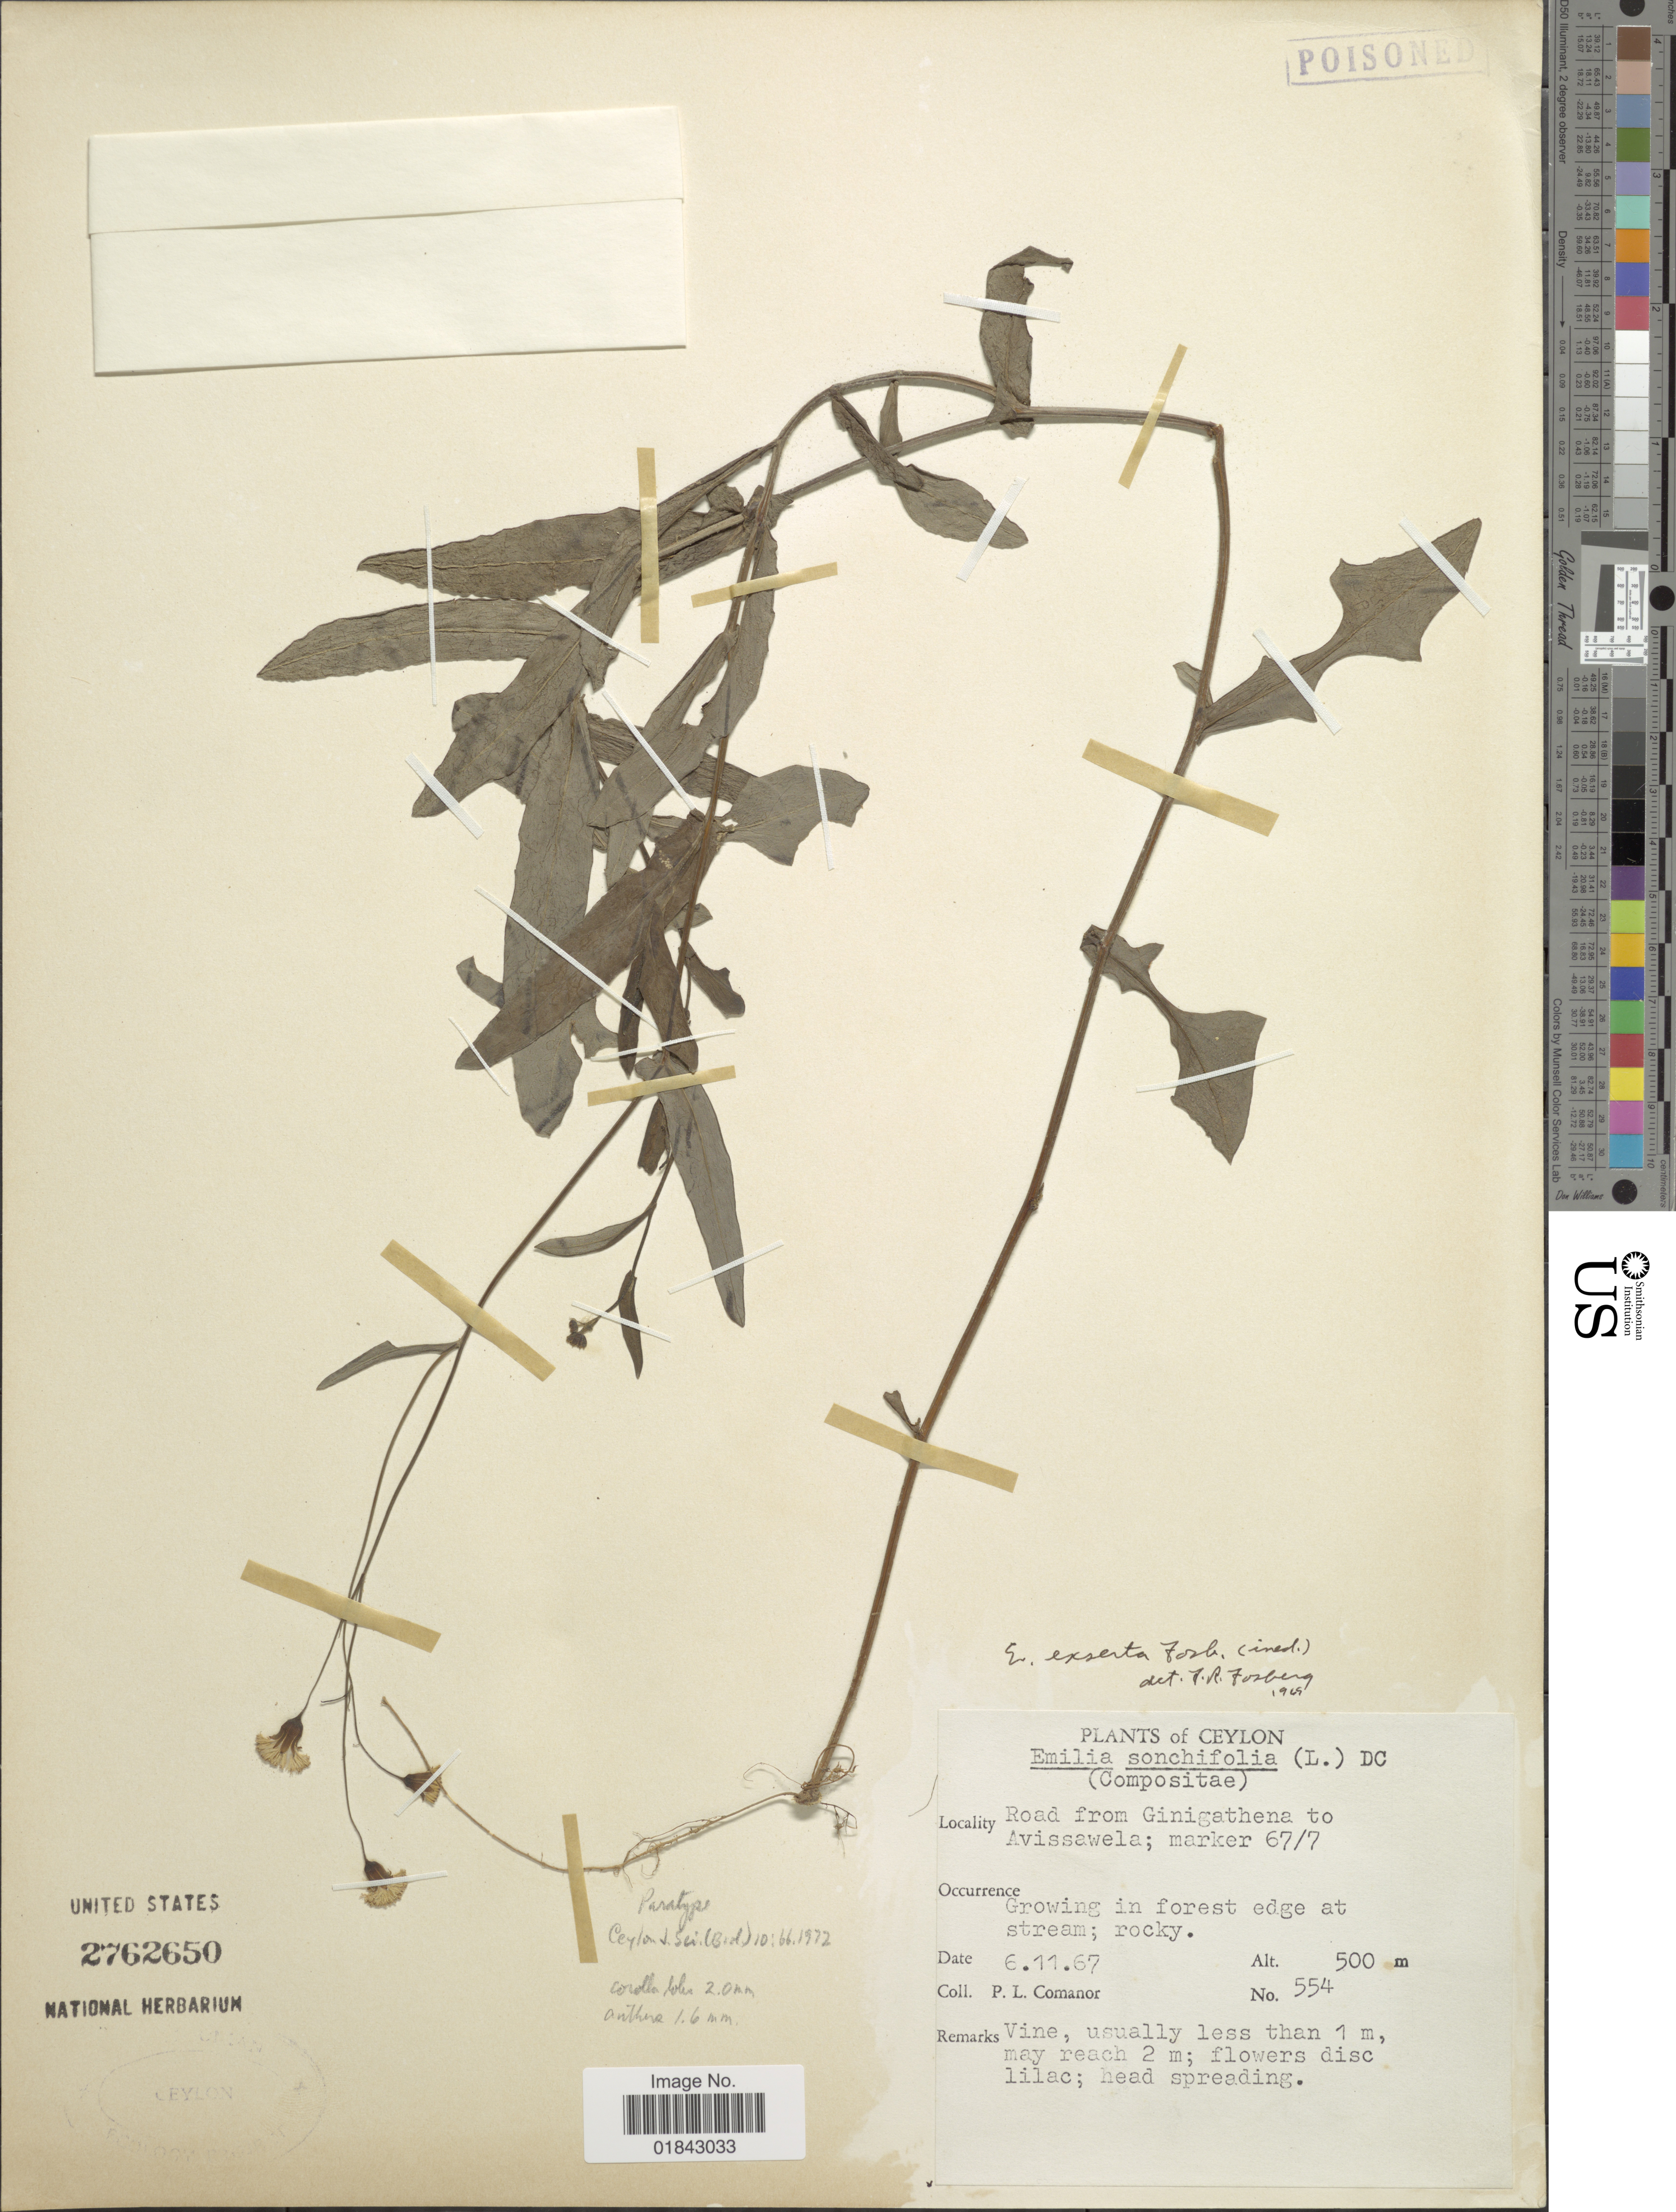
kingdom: Plantae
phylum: Tracheophyta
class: Magnoliopsida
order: Asterales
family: Asteraceae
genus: Emilia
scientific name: Emilia exserta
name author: Fosberg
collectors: P. Comanor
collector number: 554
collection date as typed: Transcribed d/m/y: 6/11/67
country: Sri Lanka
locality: Ceylon, road from Ginigathena to Avissawela; marker 67/7, growing in forest edge at stream; rocky; vine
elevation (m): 500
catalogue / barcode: US 2762650